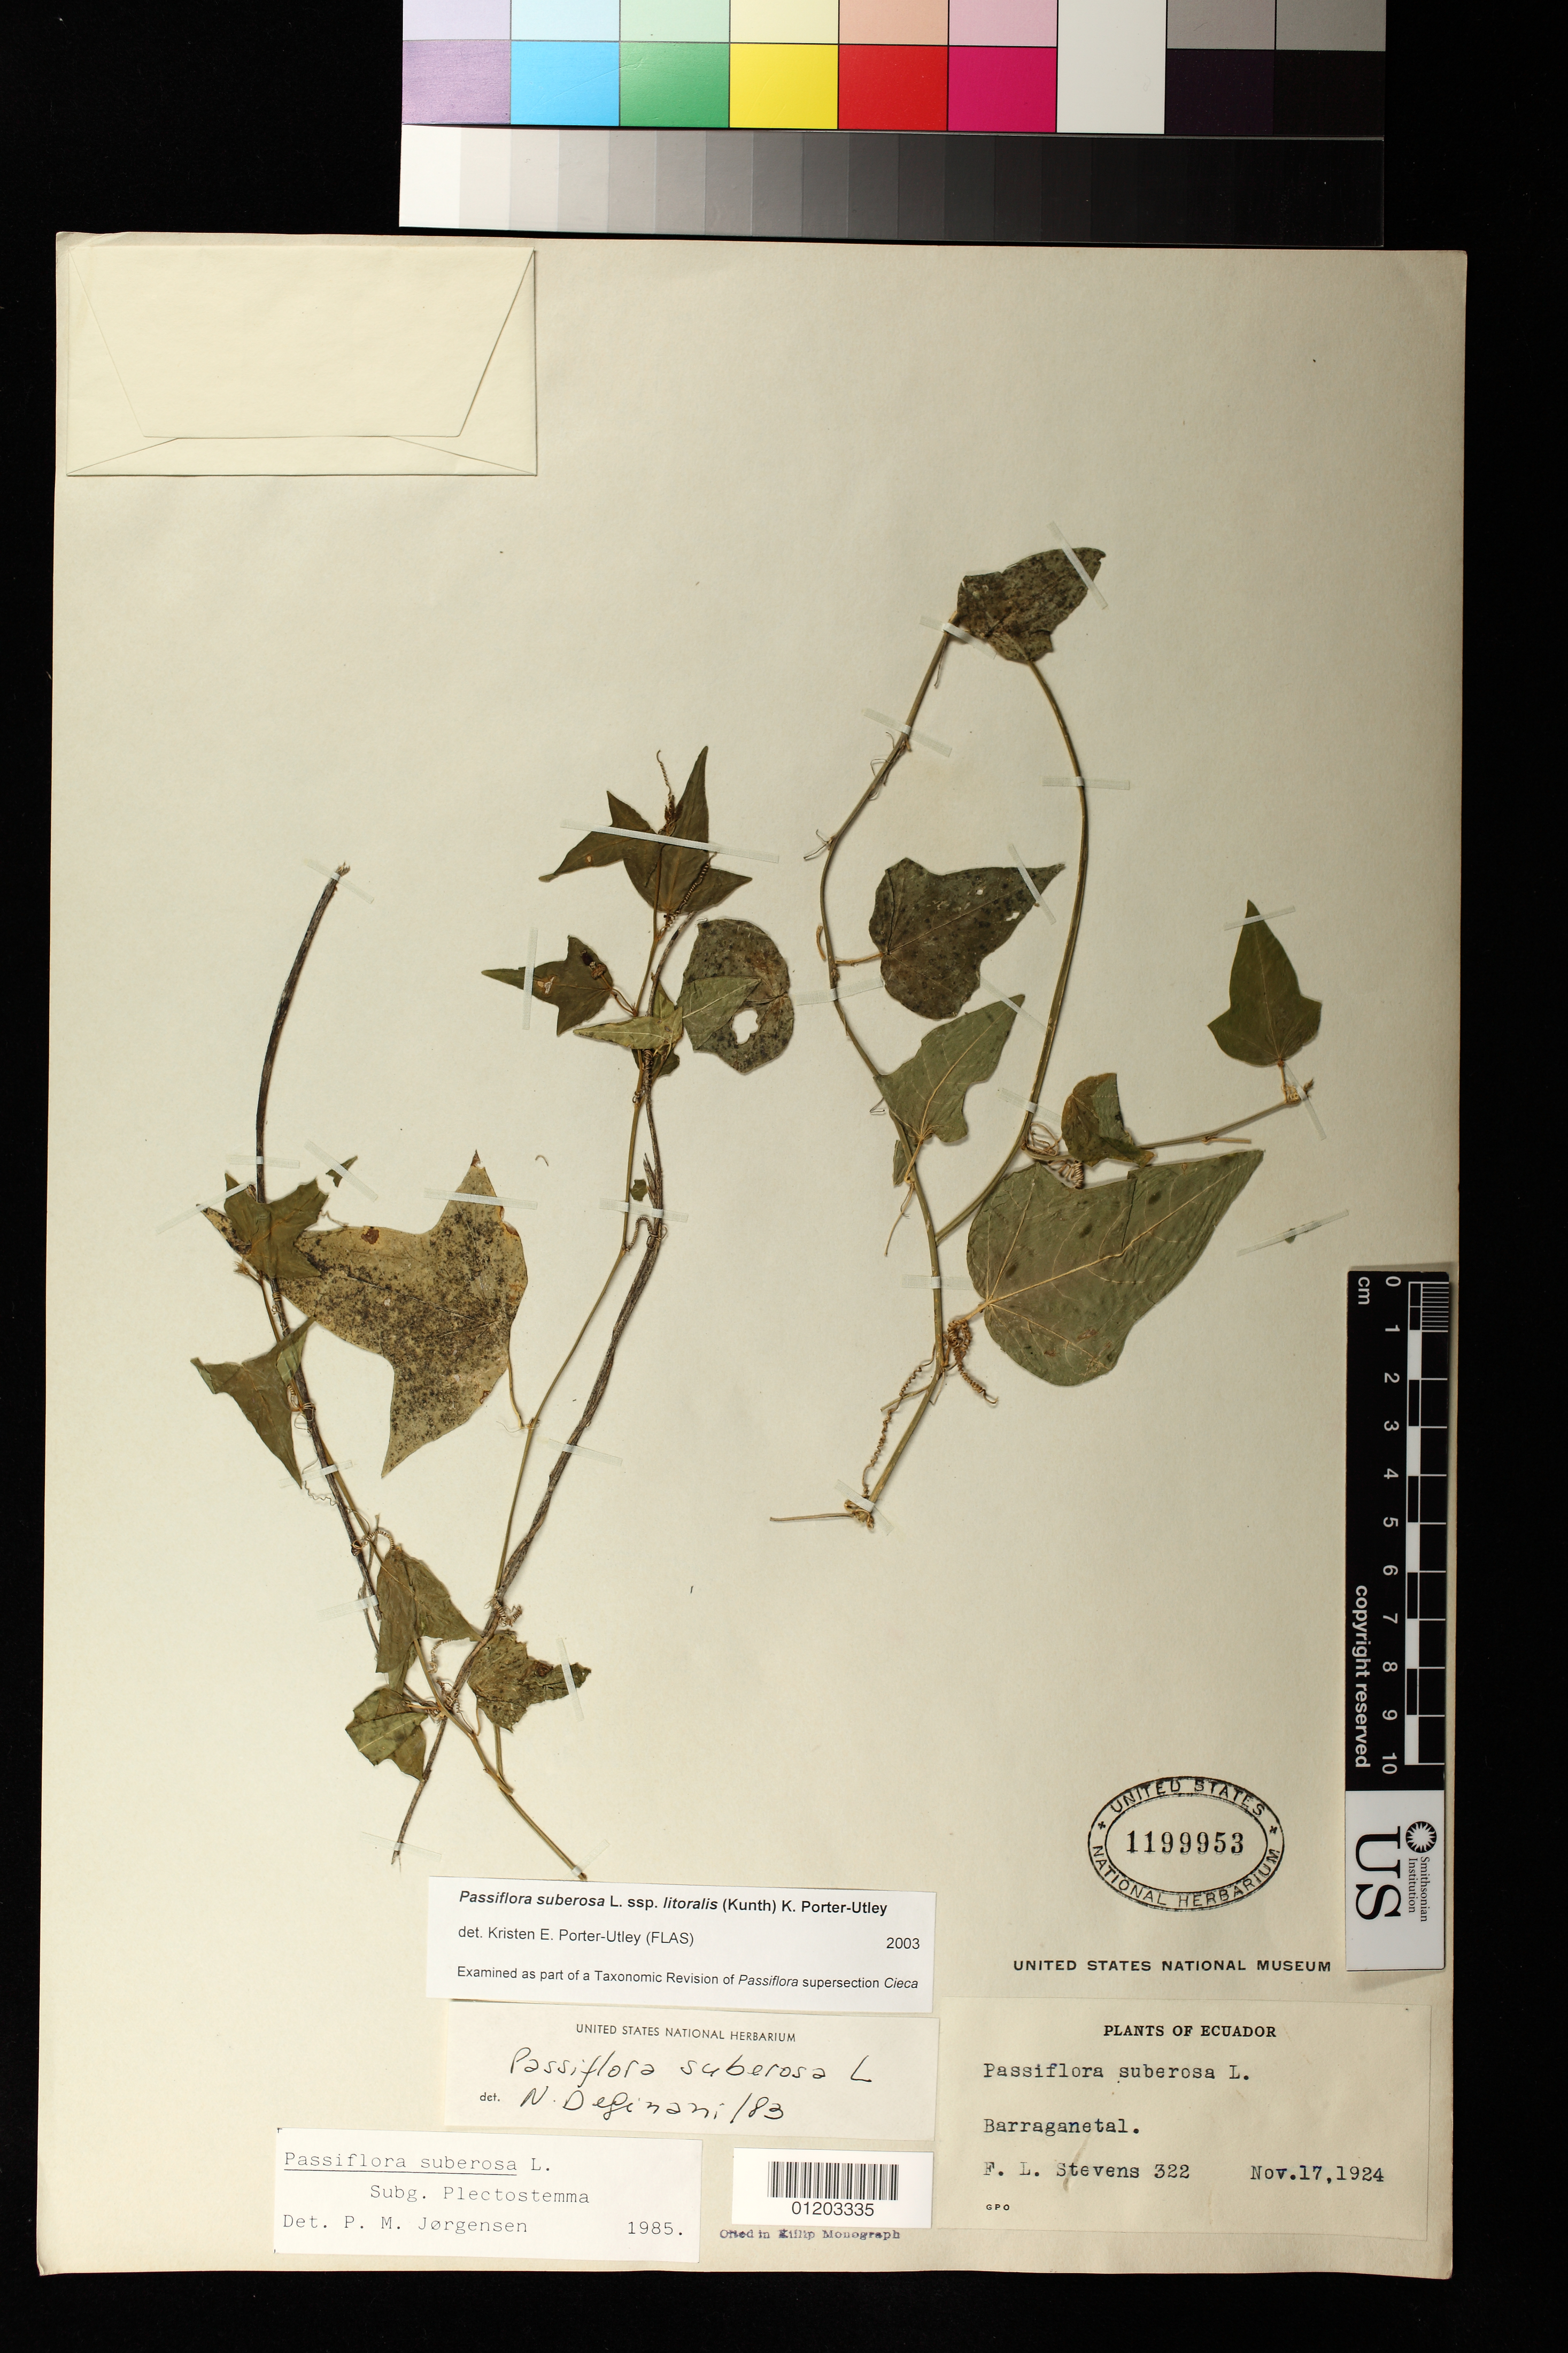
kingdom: Plantae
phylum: Tracheophyta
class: Magnoliopsida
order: Malpighiales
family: Passifloraceae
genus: Passiflora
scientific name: Passiflora suberosa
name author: L.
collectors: F. L. Stevens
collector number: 322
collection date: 1924-11-17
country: Ecuador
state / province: Guayas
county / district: Barraganetal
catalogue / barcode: US 1199953